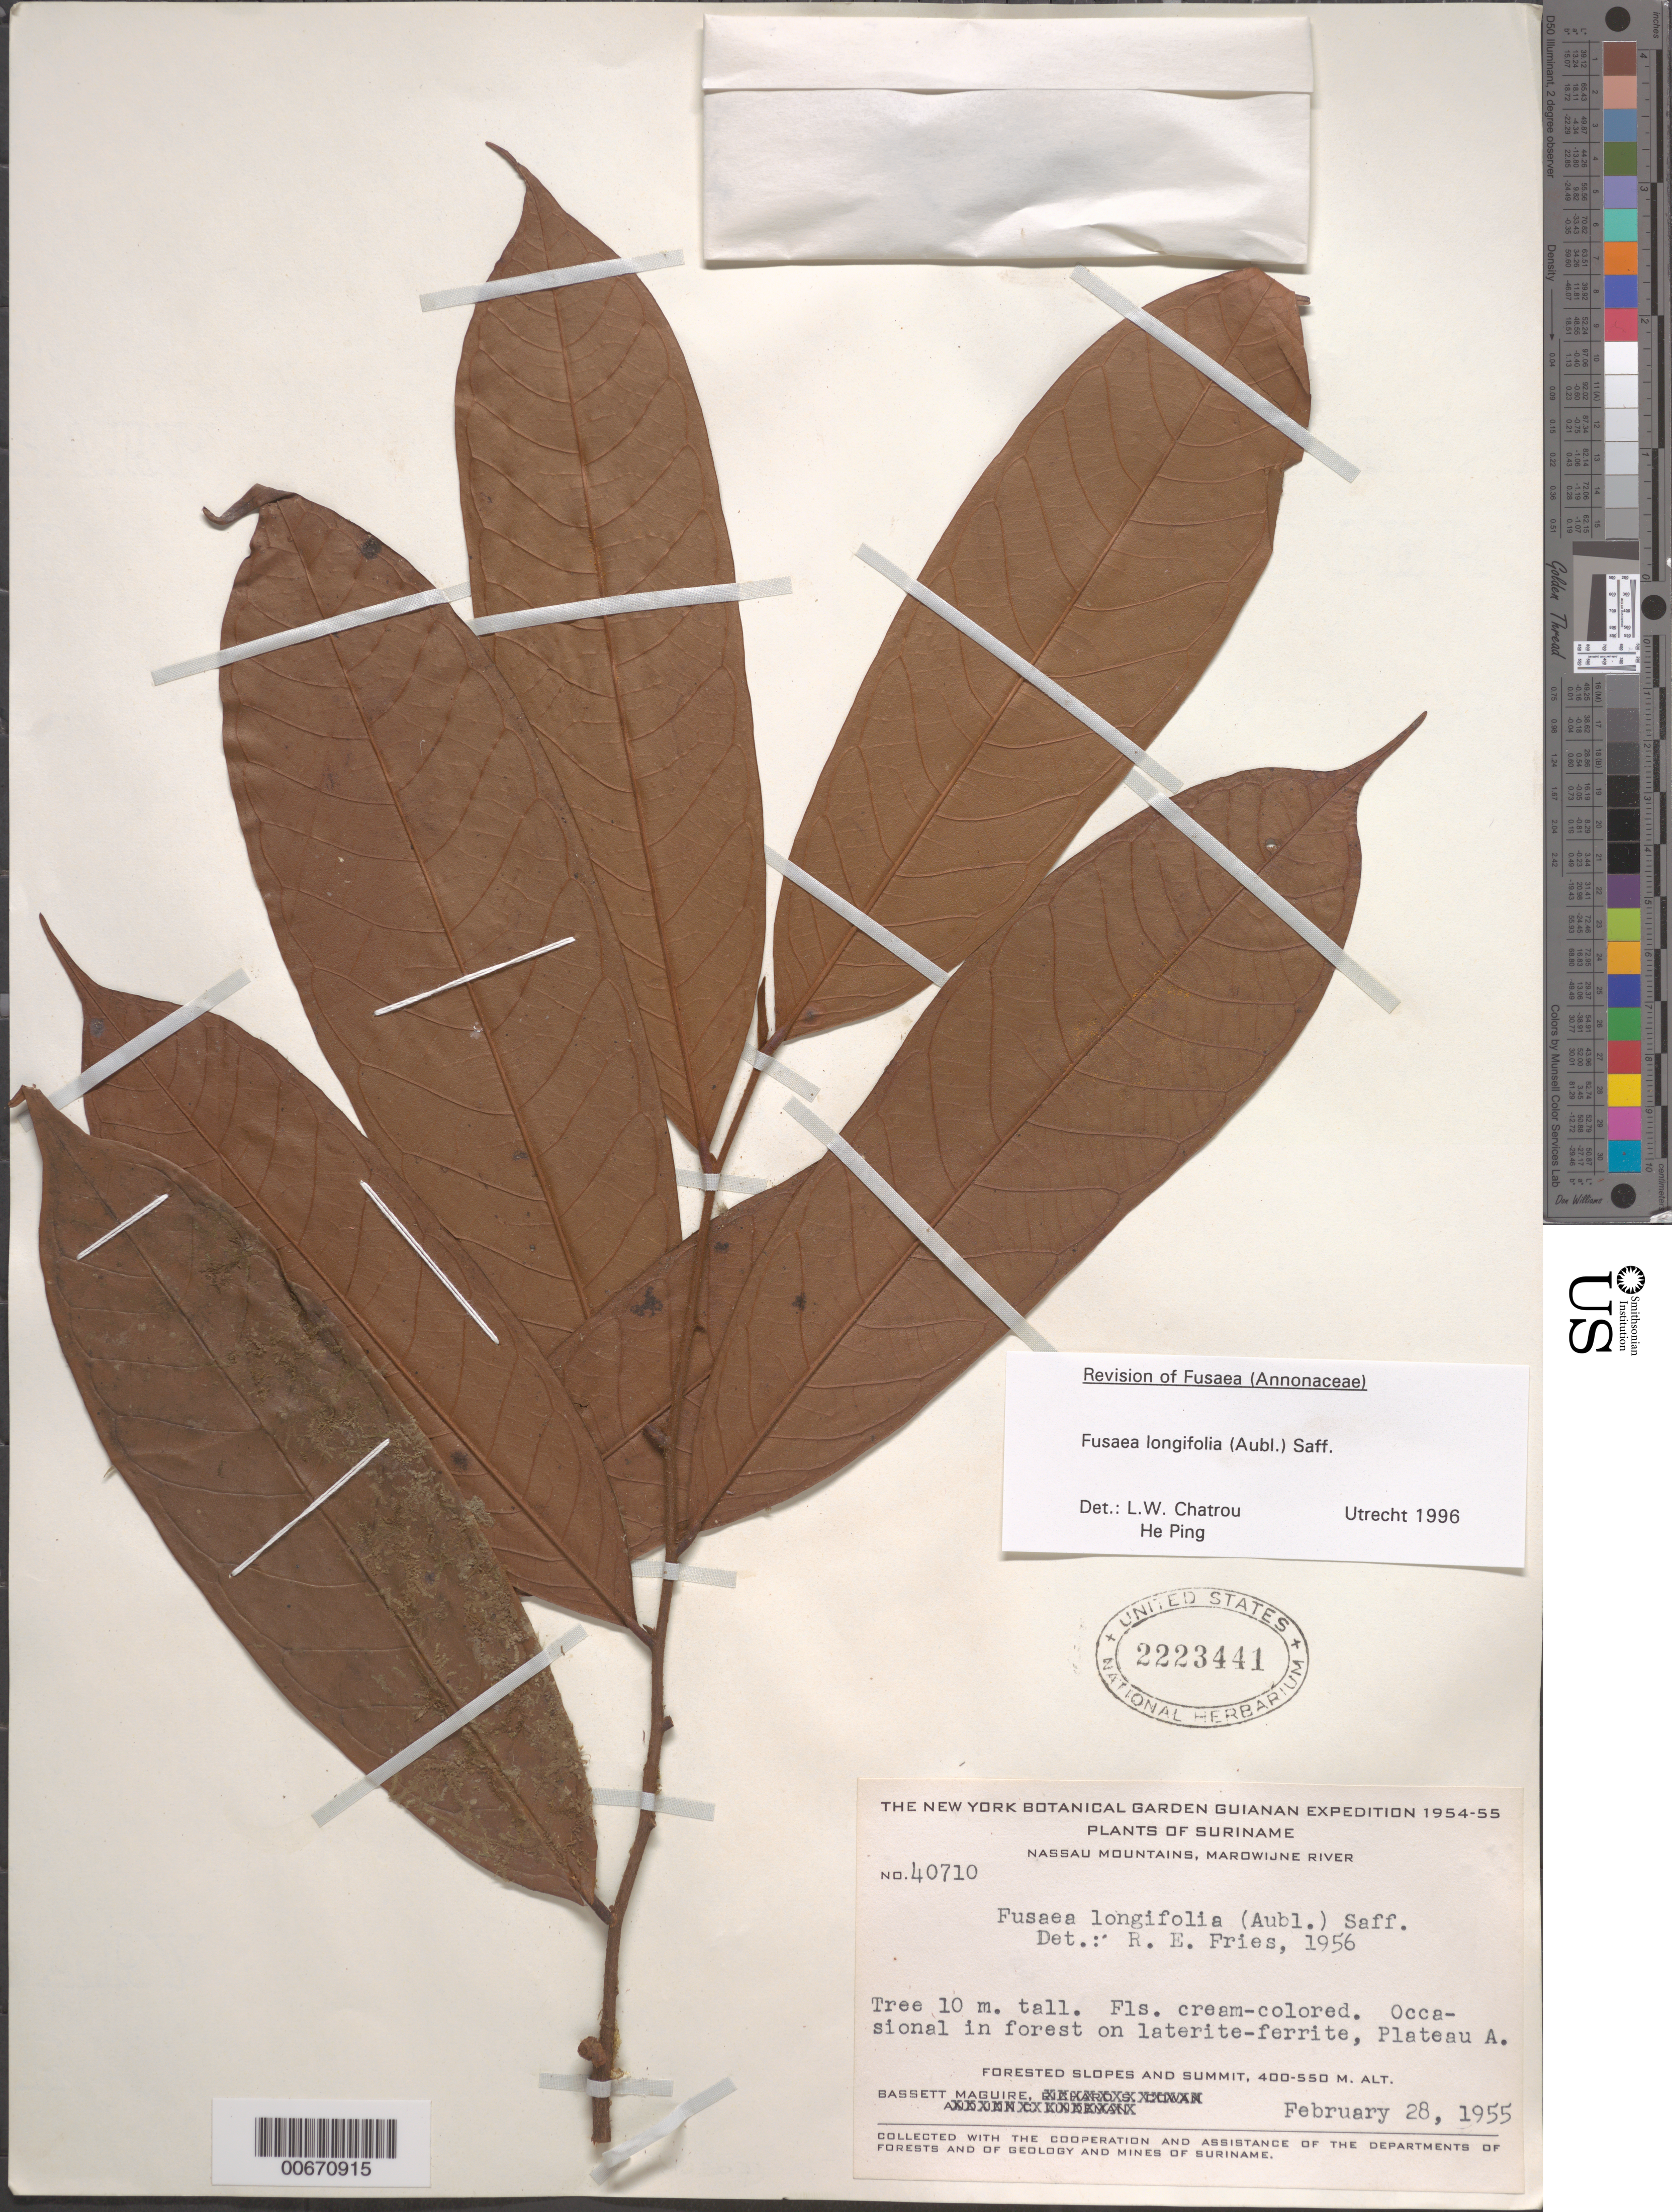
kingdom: Plantae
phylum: Tracheophyta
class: Magnoliopsida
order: Magnoliales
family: Annonaceae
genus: Fusaea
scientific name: Fusaea longifolia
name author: (Aubl.) Saff.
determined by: Chatrou, L. W.; Ping, He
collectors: B. Maguire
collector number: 40710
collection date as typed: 28-Feb-55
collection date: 1955-02-28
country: Suriname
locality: Nassau Mts., Marowijne R., Plateau A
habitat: Forest on laterite-ferrite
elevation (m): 400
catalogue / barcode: US 2223441